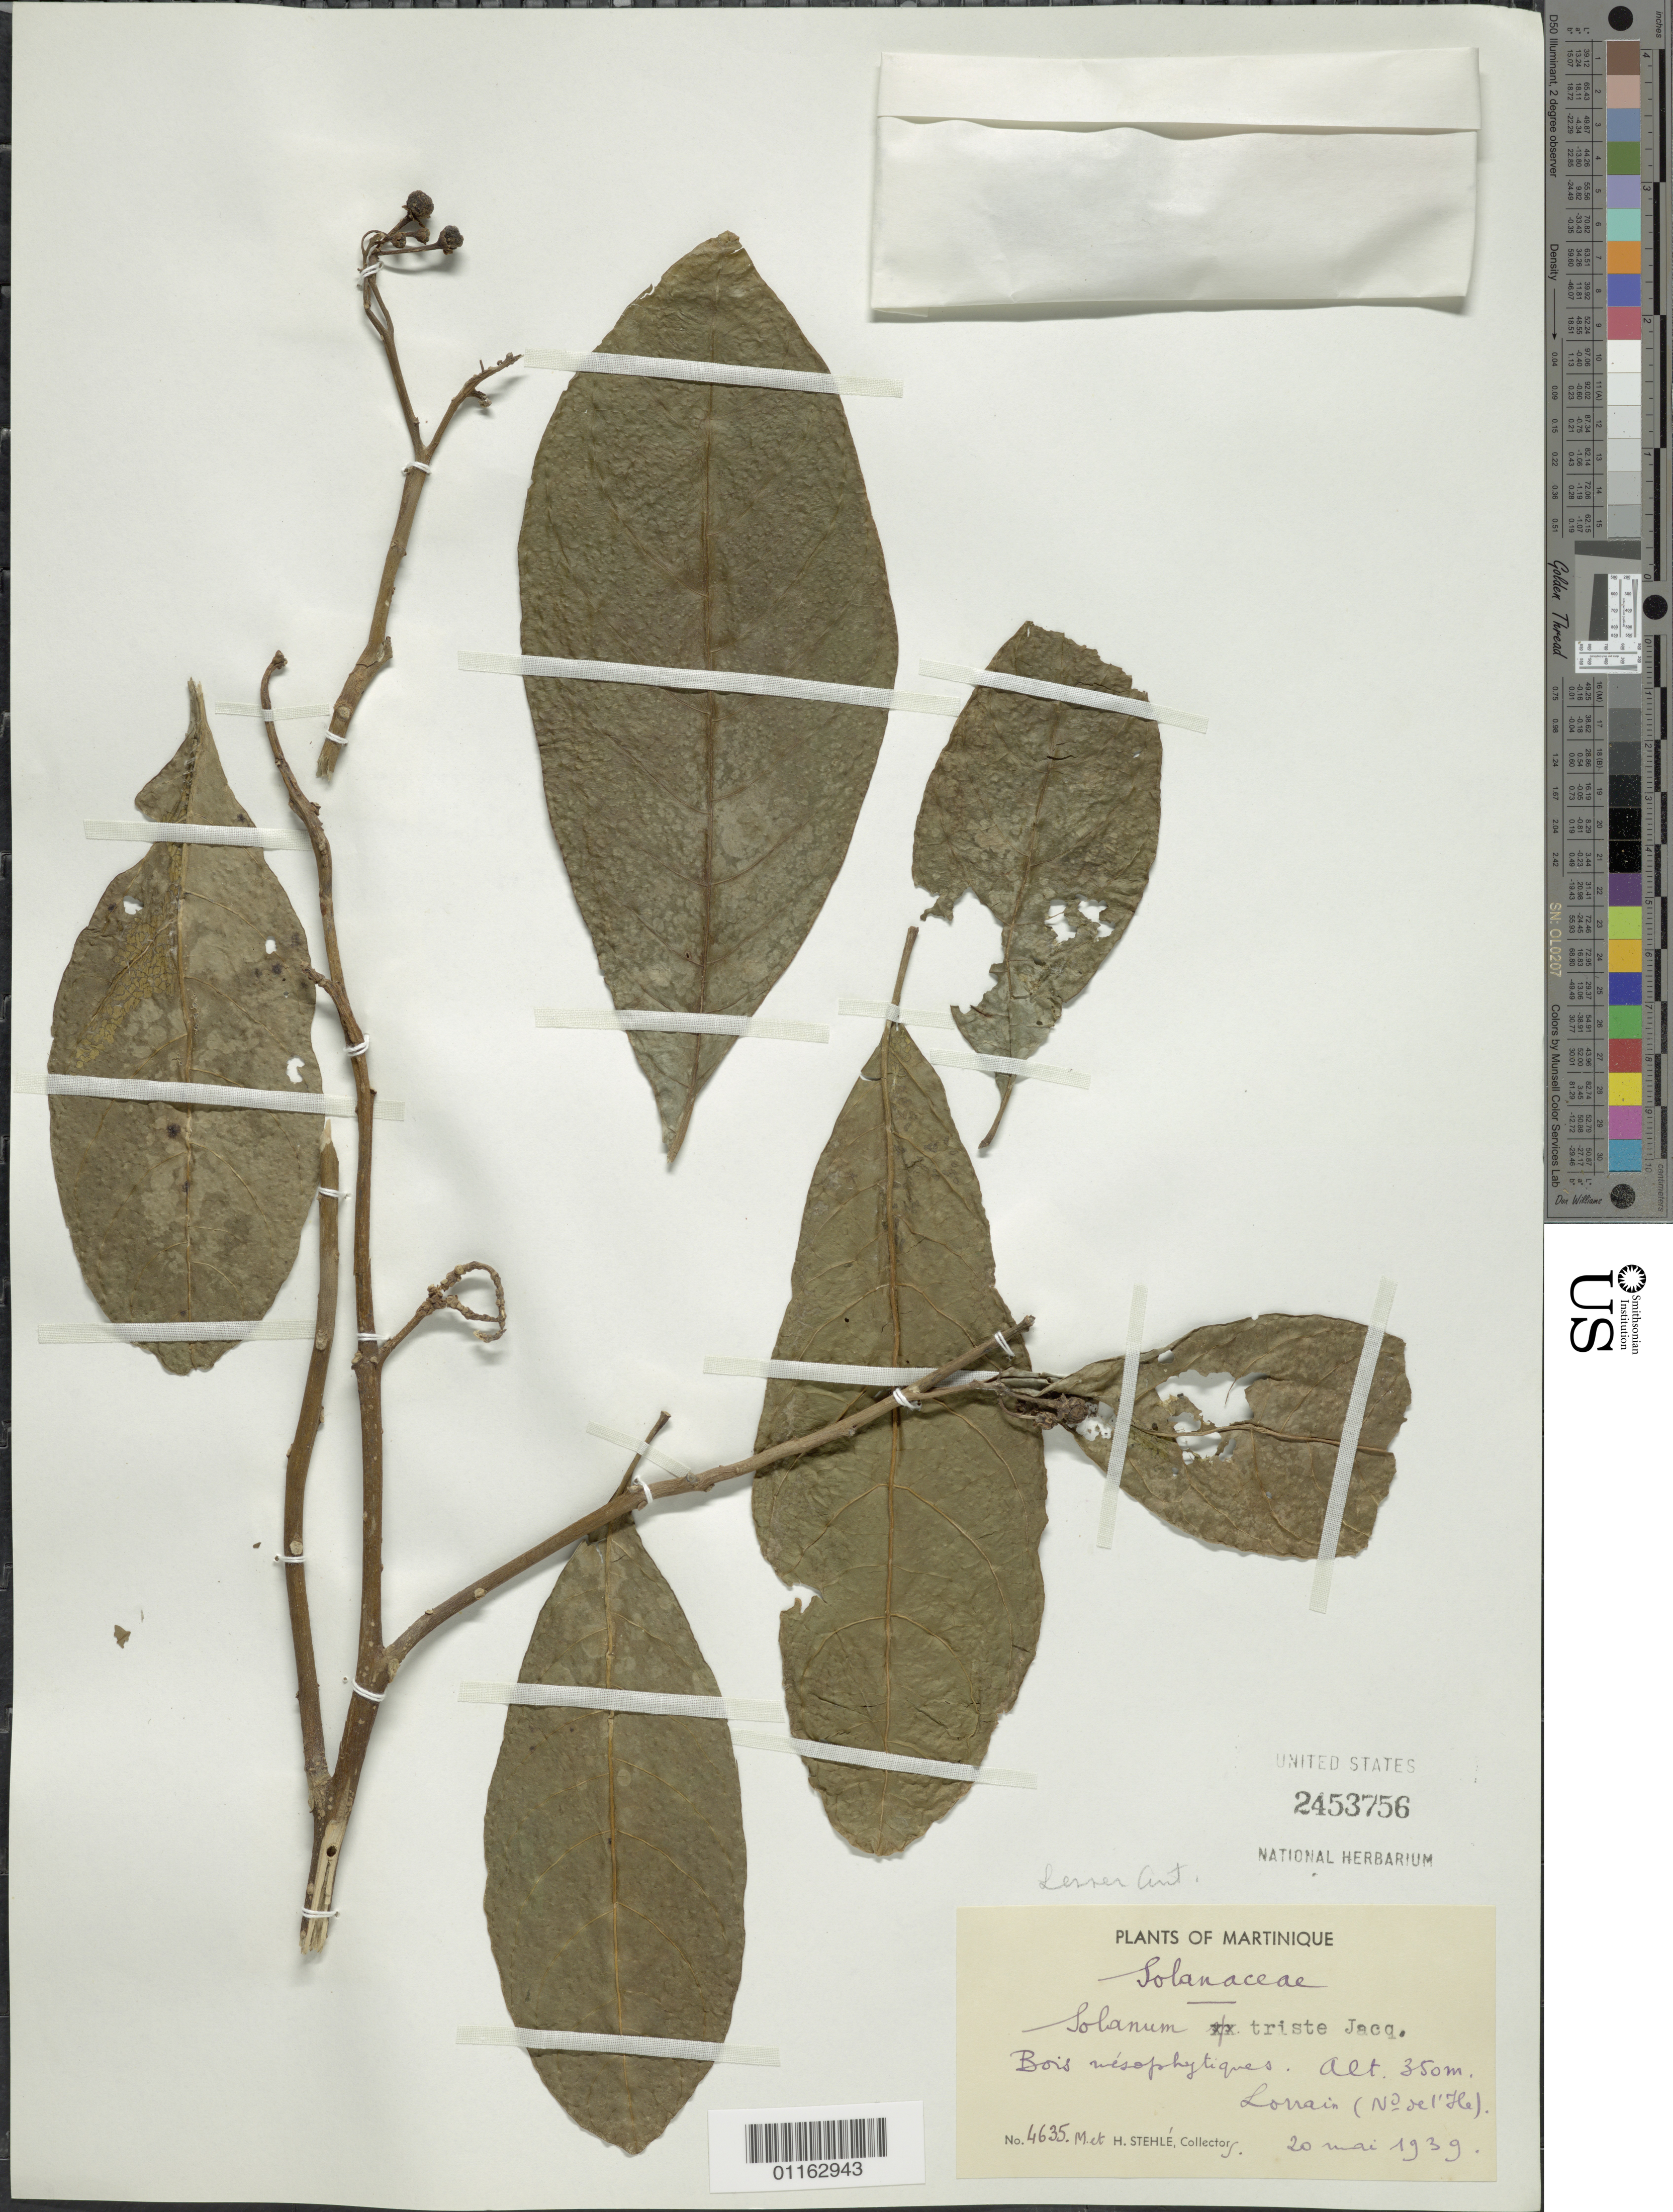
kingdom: Plantae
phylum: Tracheophyta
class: Magnoliopsida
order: Solanales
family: Solanaceae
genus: Solanum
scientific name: Solanum triste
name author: Jacq.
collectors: H. Stehlé & M. Stehlé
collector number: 4635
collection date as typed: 20 May 1939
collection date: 1939-05-20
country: Martinique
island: Martinique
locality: Lorrain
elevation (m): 350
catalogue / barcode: US 2453756